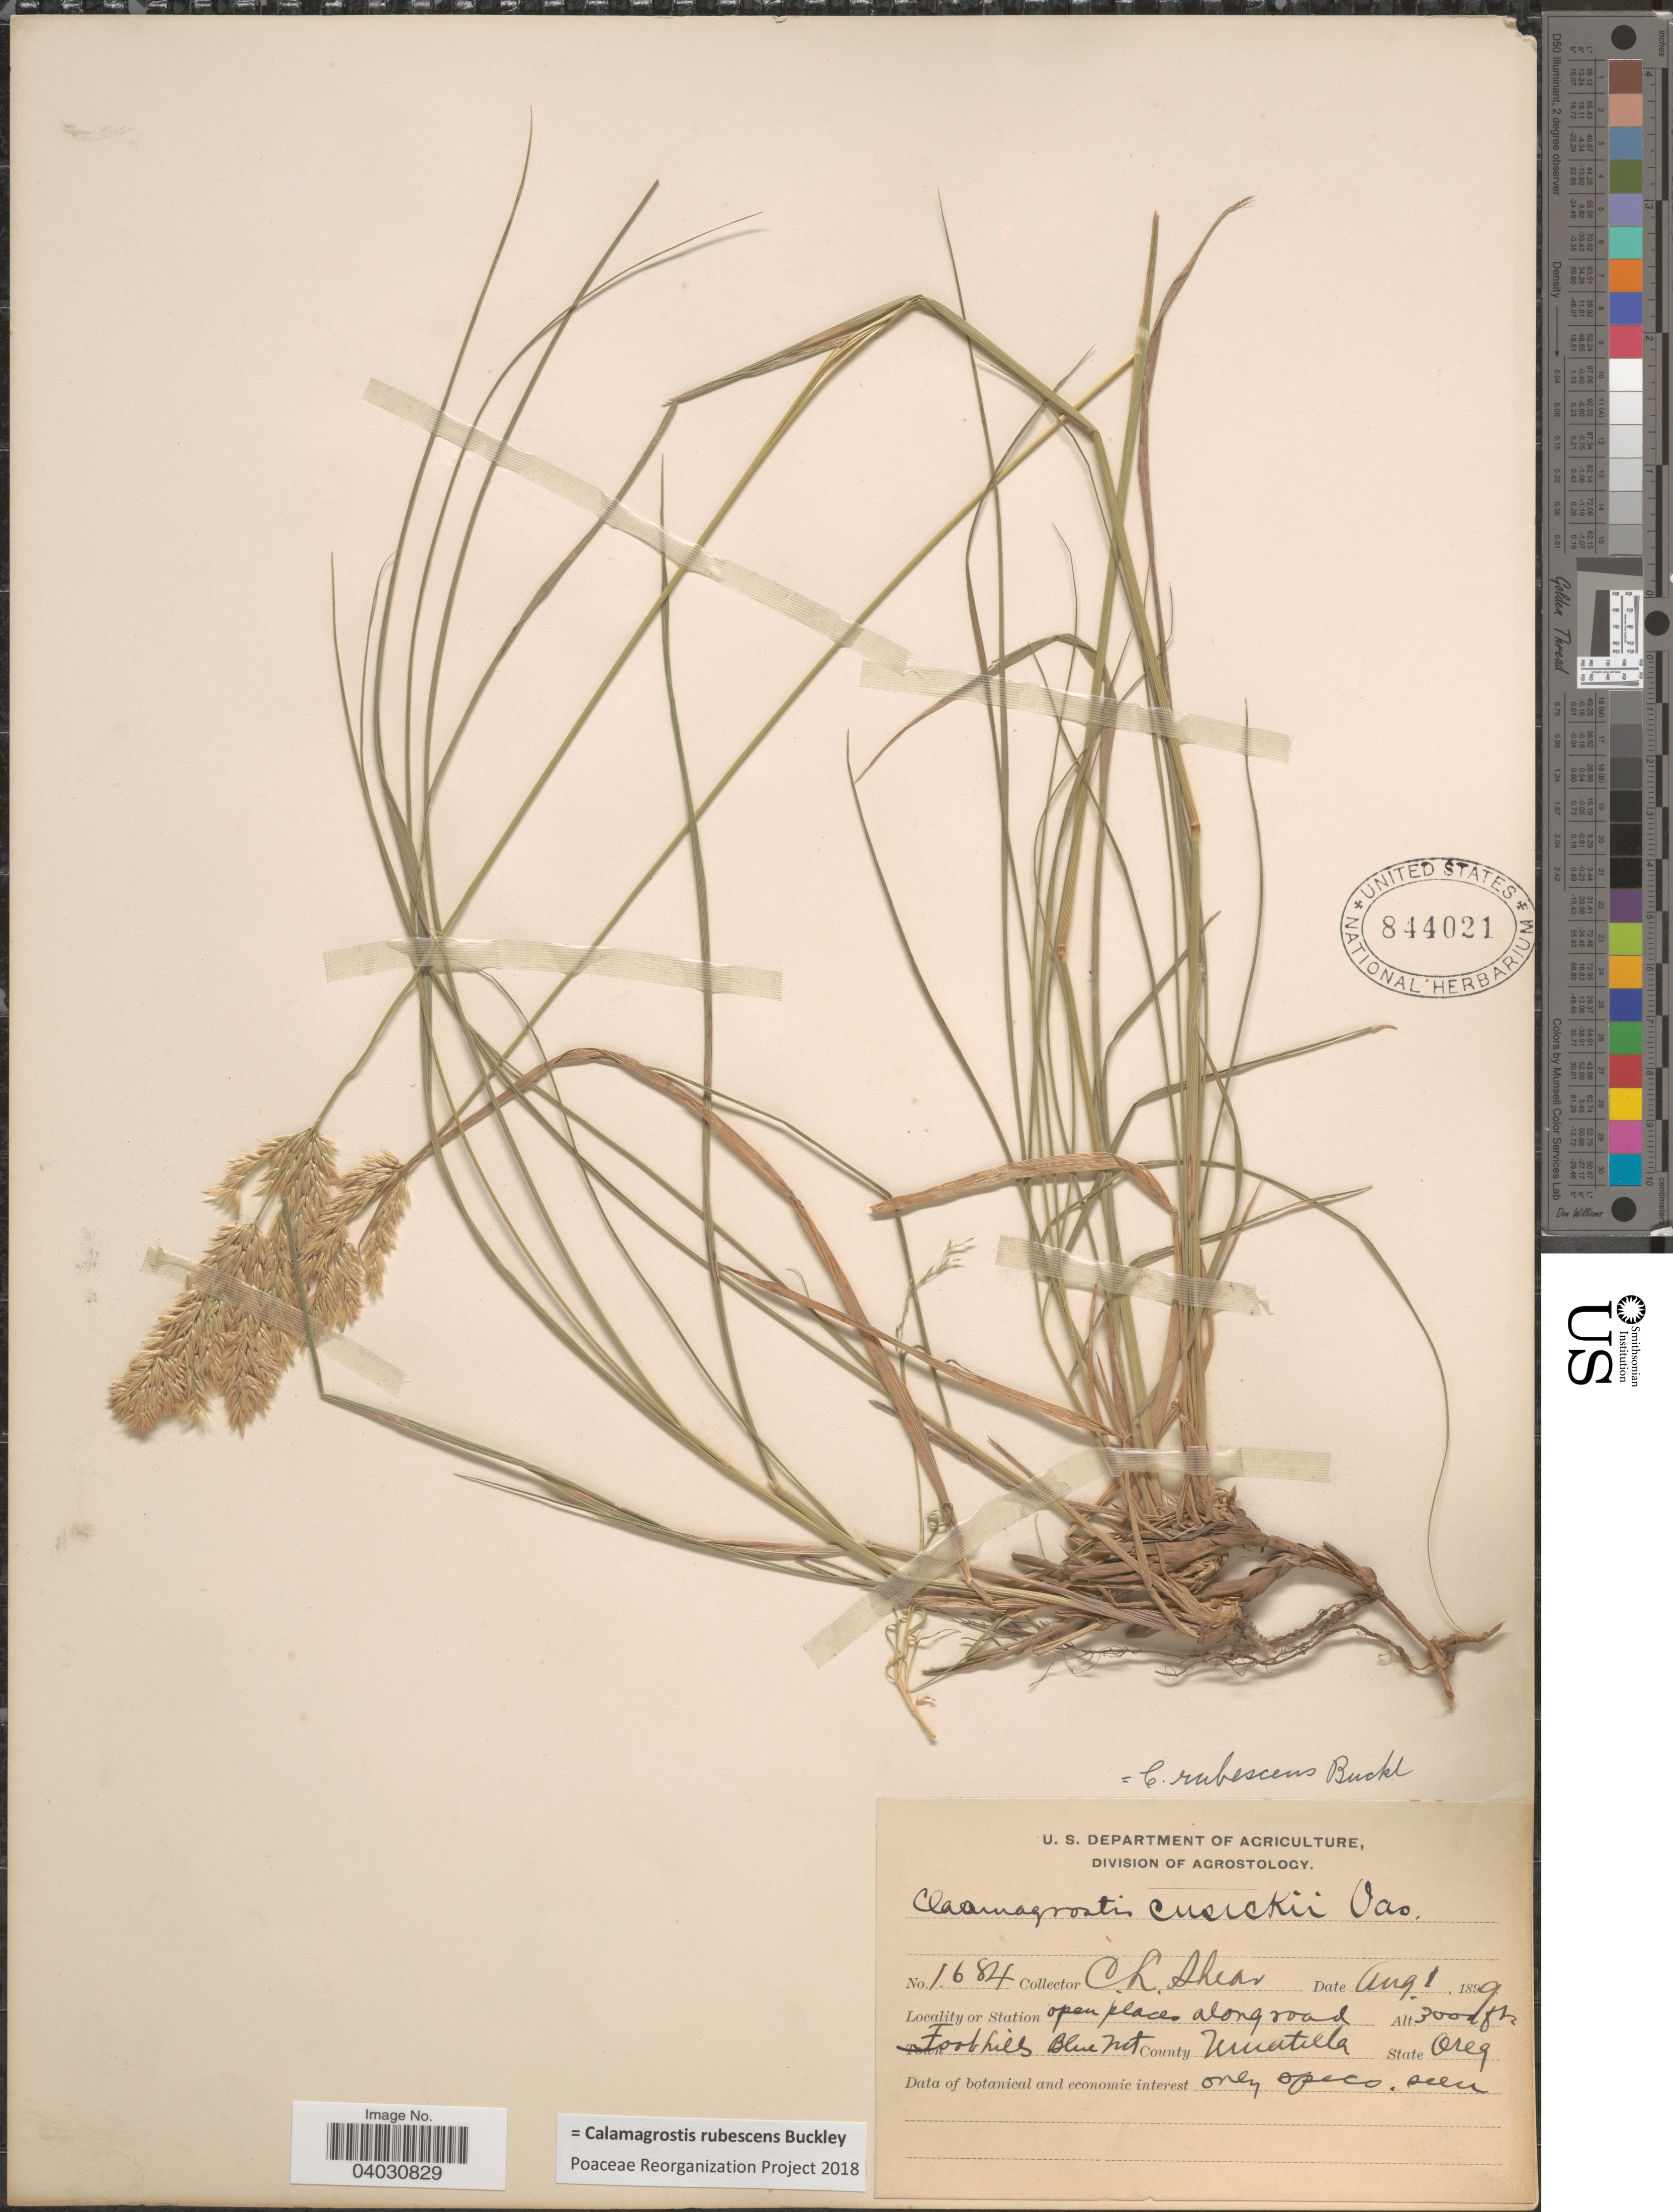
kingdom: Plantae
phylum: Tracheophyta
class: Liliopsida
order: Poales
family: Poaceae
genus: Calamagrostis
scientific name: Calamagrostis rubescens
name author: Buckley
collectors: C. L. Shear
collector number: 1684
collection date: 1899-08-01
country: United States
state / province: Oregon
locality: Foothills Blue Mt. County Umatilla.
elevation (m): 914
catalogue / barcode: US 844021